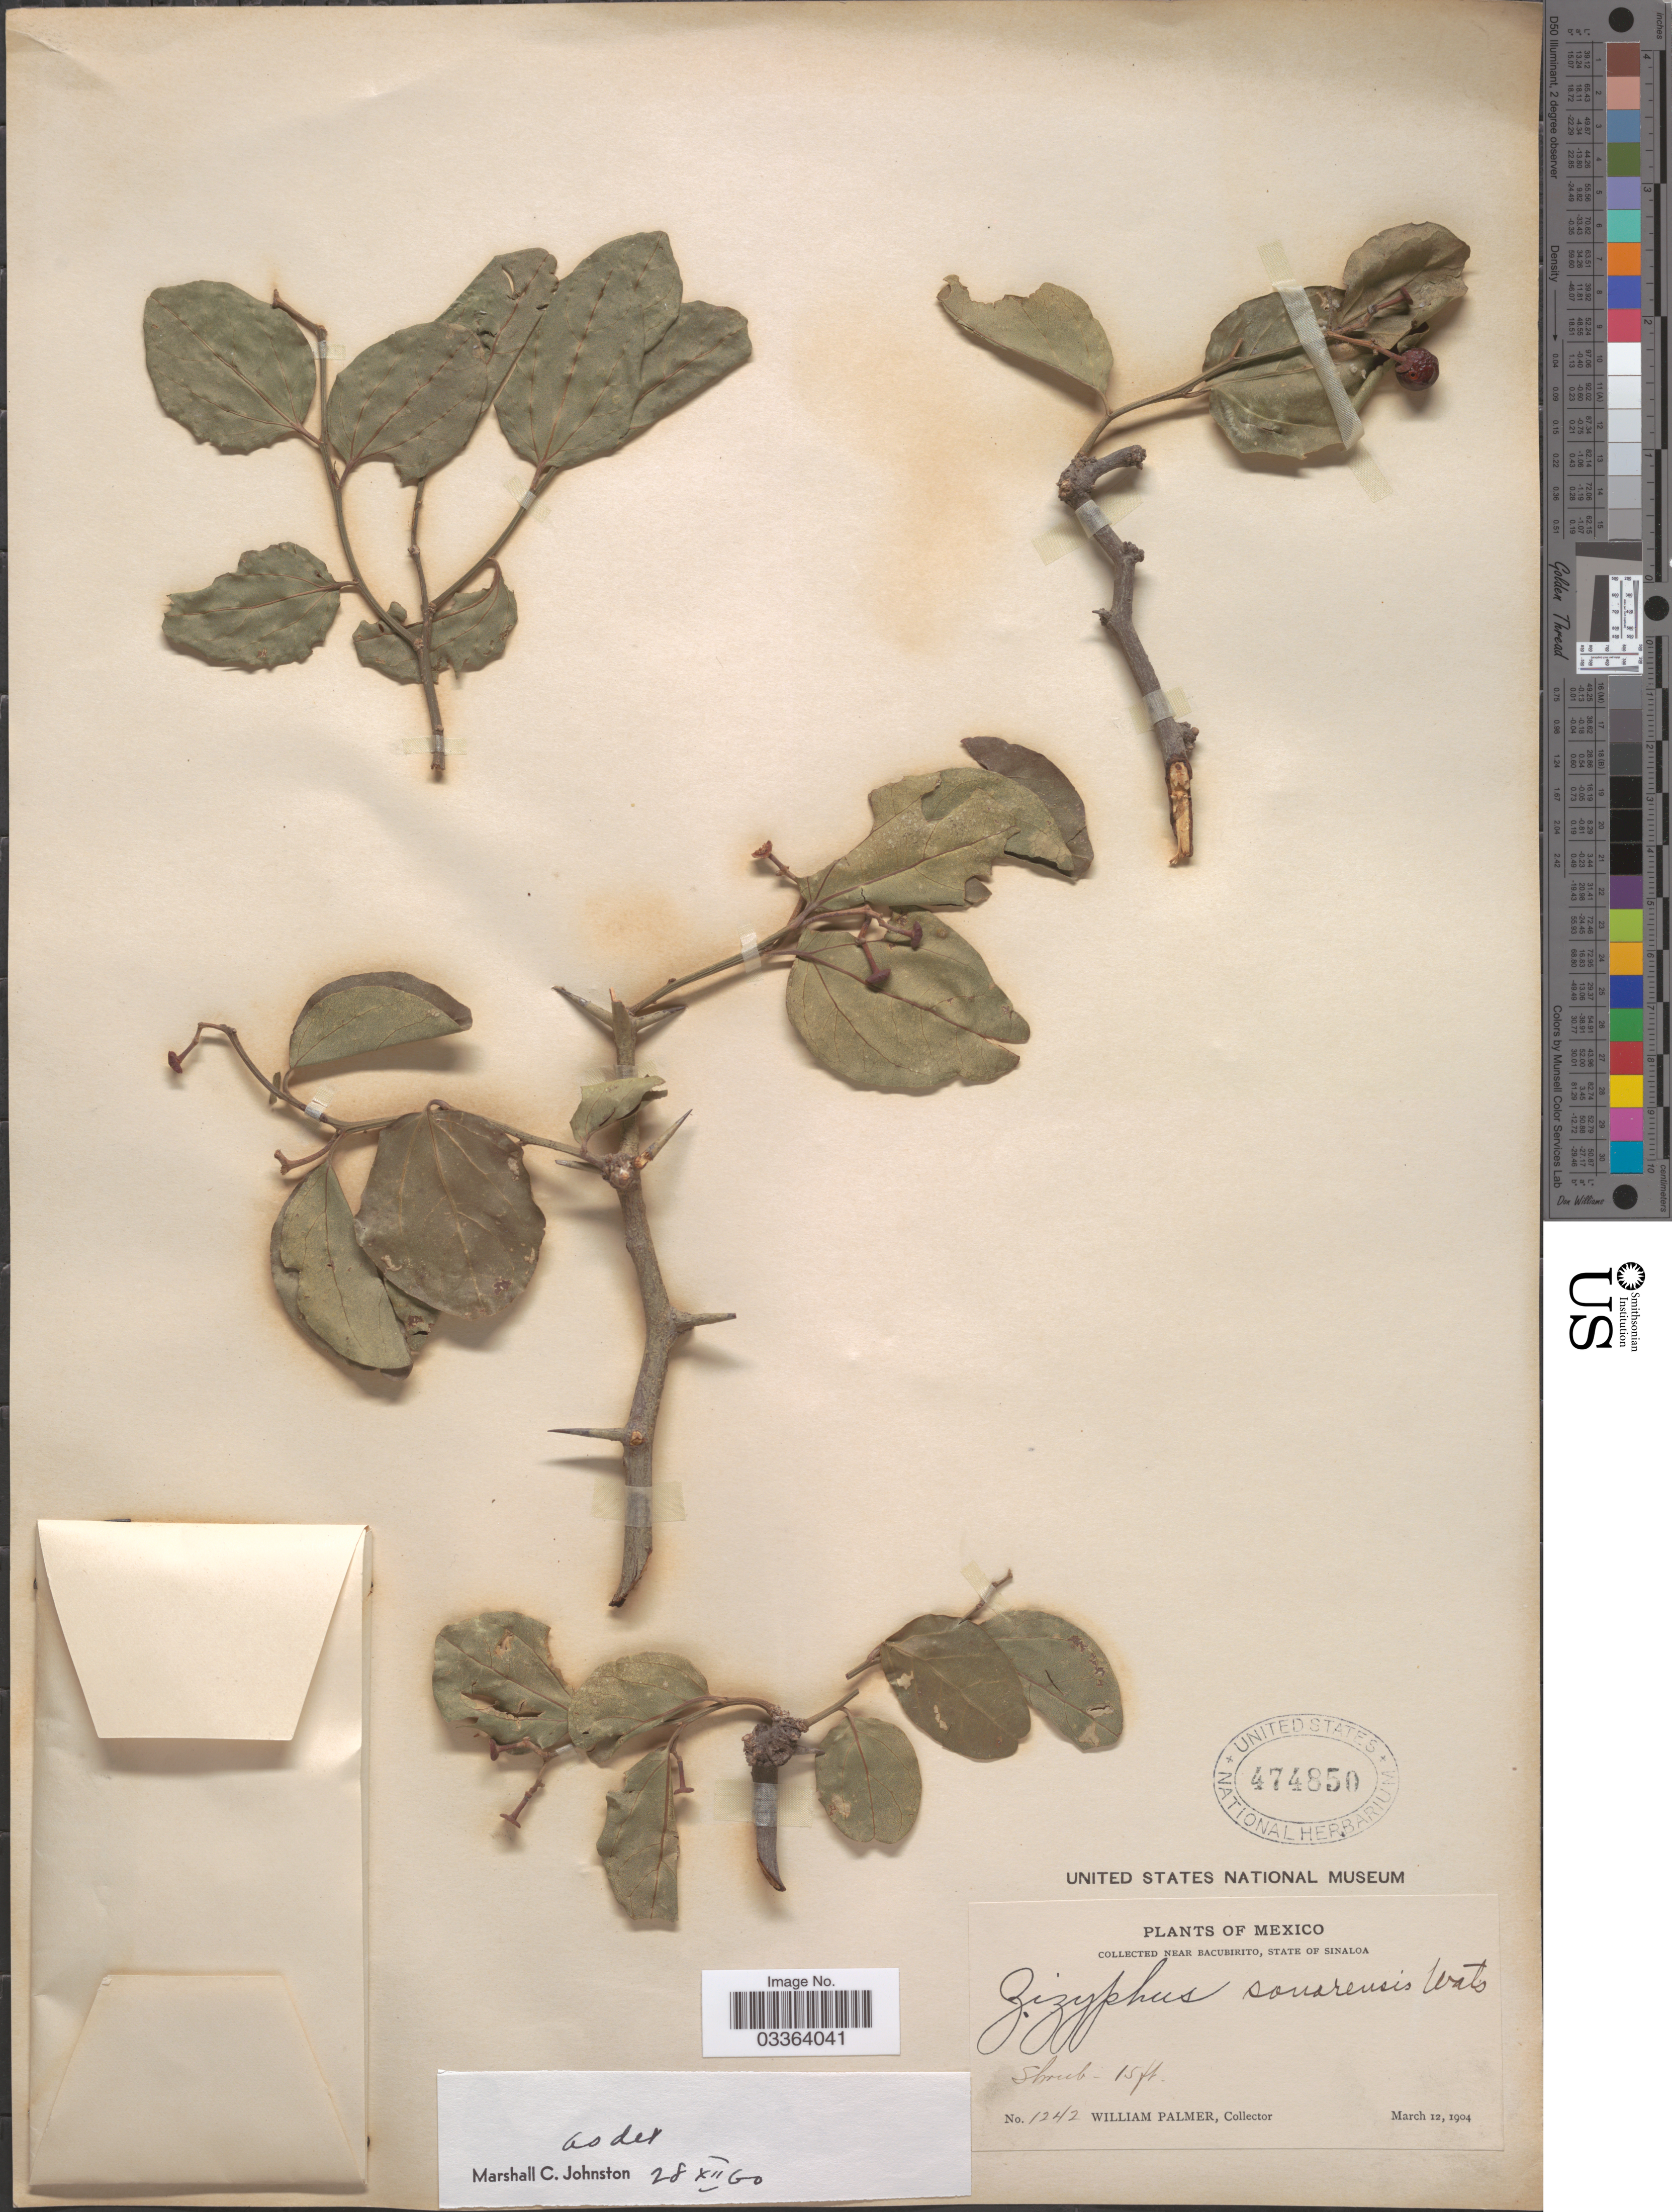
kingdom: Plantae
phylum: Tracheophyta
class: Magnoliopsida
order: Rosales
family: Rhamnaceae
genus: Sarcomphalus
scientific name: Sarcomphalus amole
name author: (Sessé & Moc.) Hauenschild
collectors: W. Palmer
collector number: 1242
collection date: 1904-03-12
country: Mexico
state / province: Sinaloa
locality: Near Bacubirito.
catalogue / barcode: US 474850